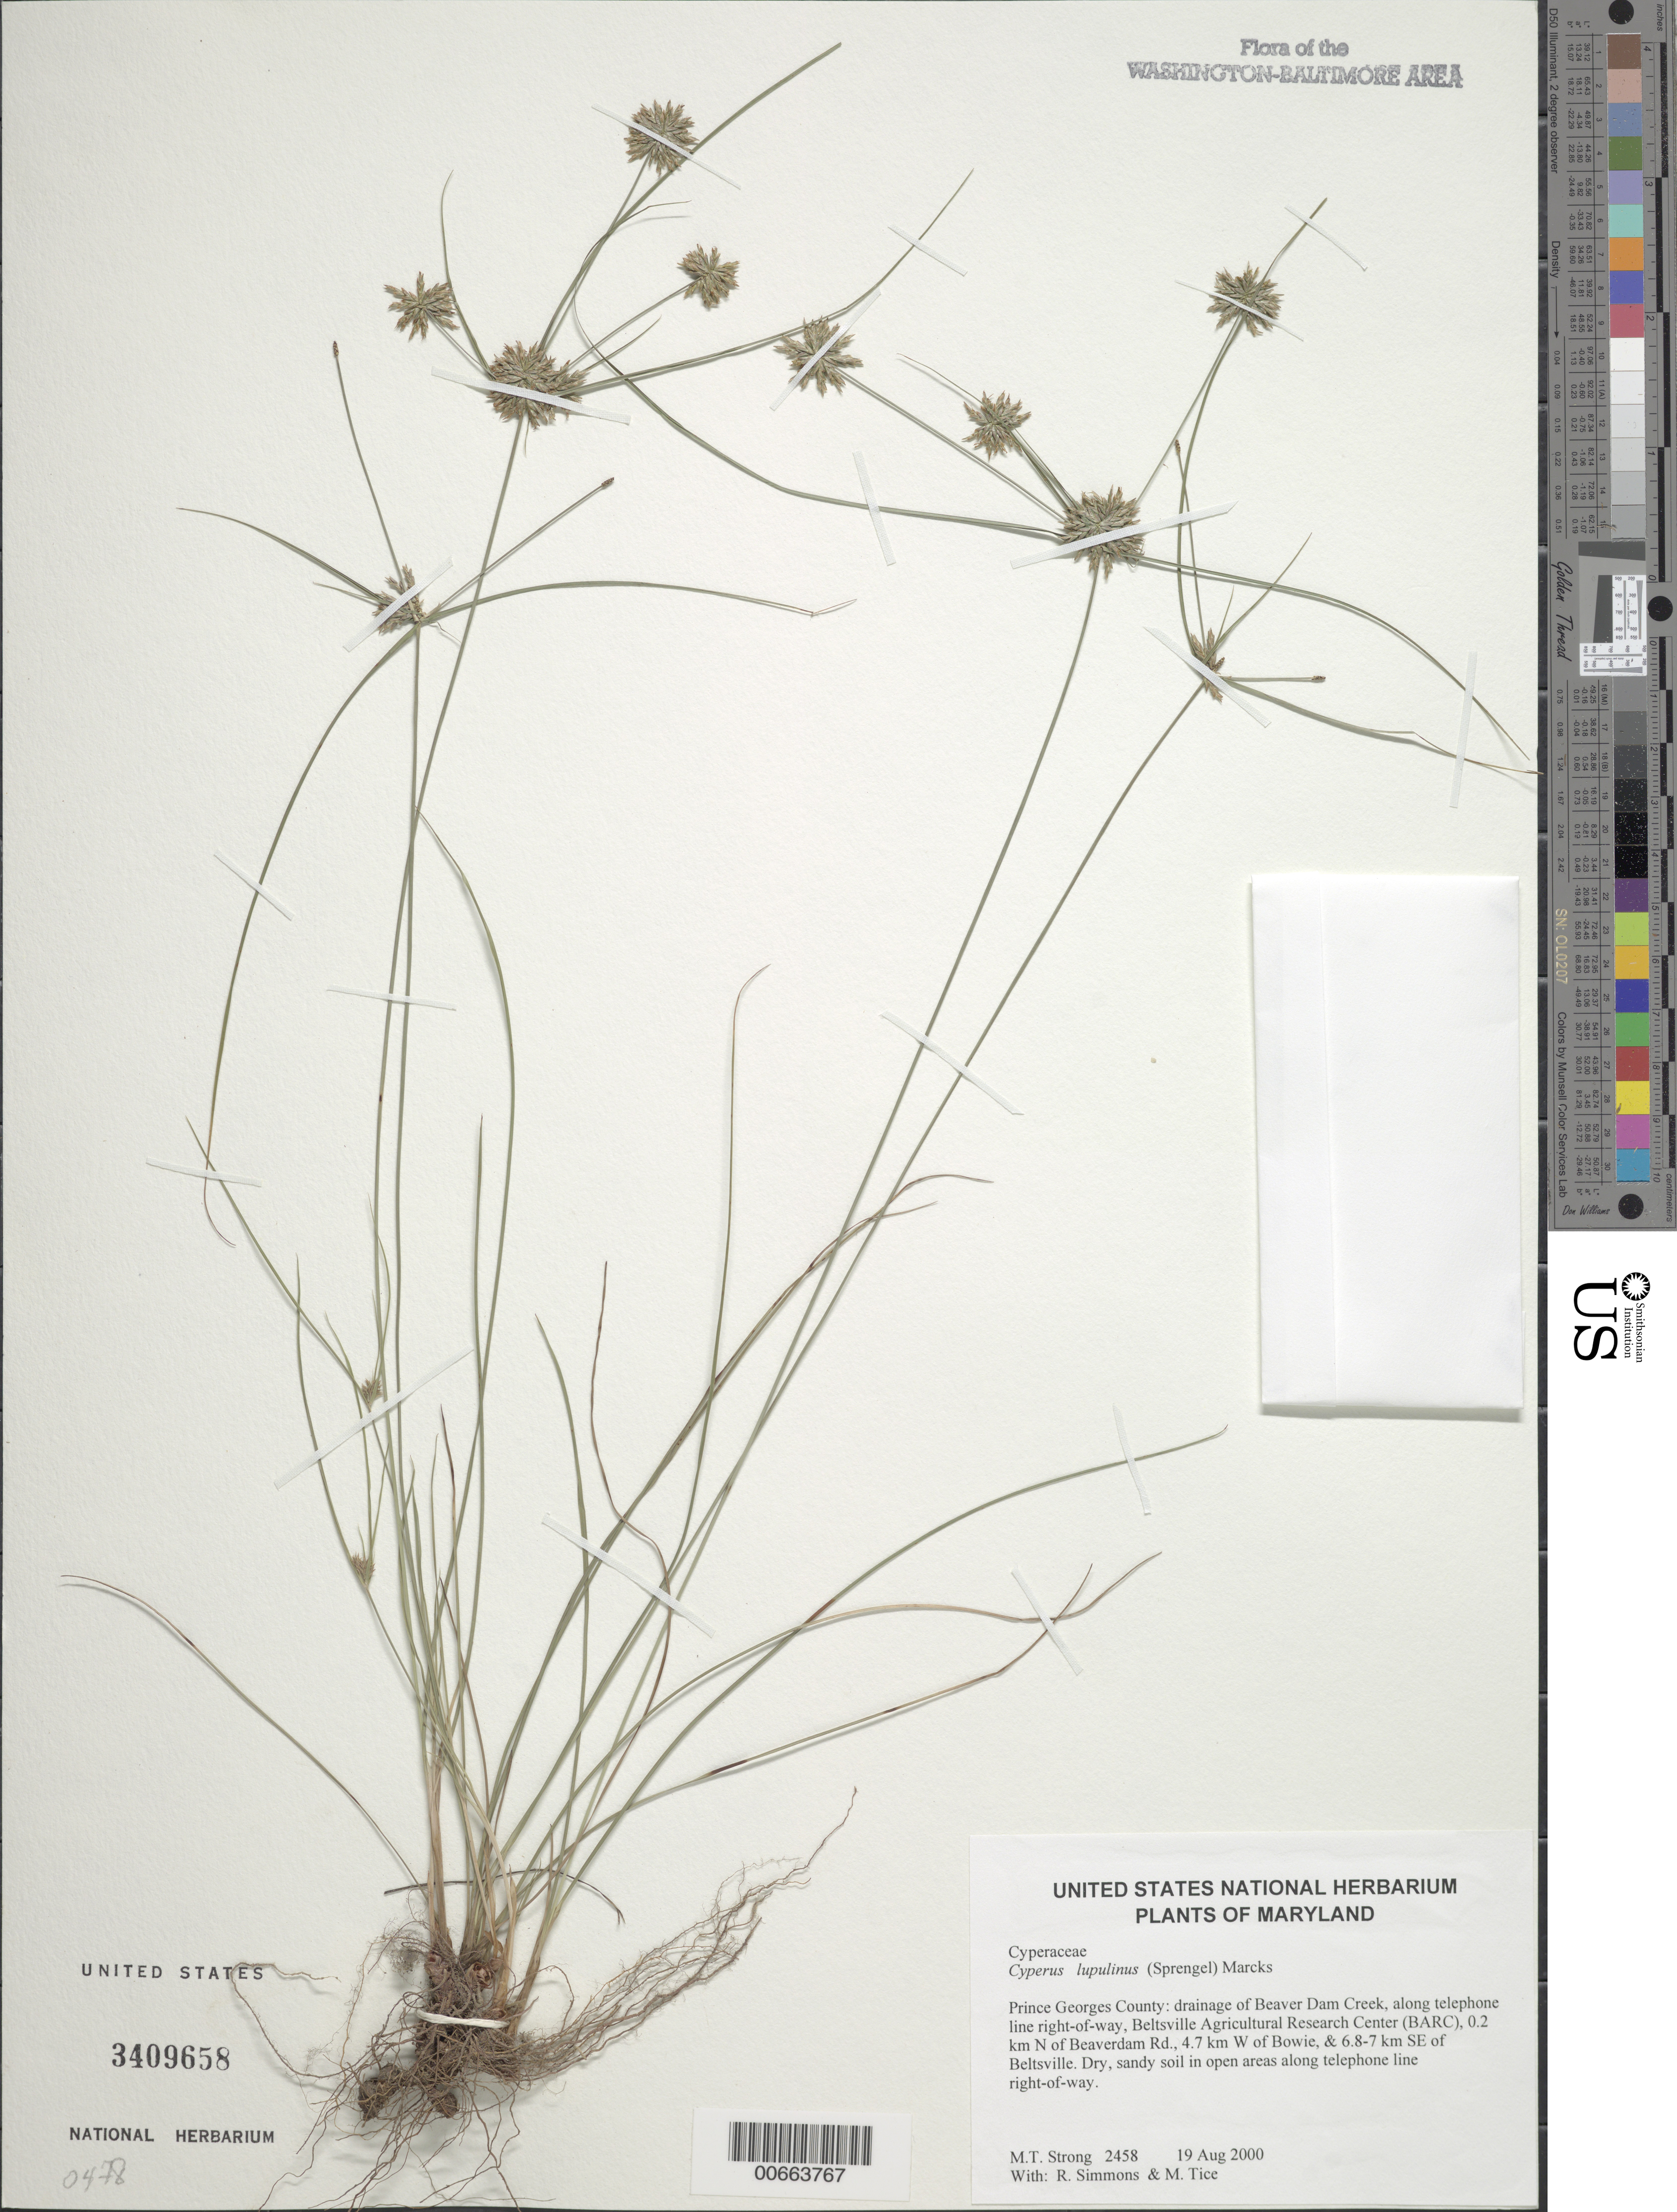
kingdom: Plantae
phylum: Tracheophyta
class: Liliopsida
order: Poales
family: Cyperaceae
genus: Cyperus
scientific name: Cyperus lupulinus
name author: (Spreng.) Marcks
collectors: M. T. Strong, R. Simmons & M. Tice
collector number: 2458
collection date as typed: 19 Aug 2000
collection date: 2000-08-19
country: United States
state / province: Maryland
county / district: Prince George's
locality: Drainage of Beaver Dam Creek, along telephone line right-of-way, Beltsville Agricultural Research Center (BARC), 0.2 km N of Beaverdam Rd., 4.7 km W of Bowie, & 6.8-7 km SE of Beltsville.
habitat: Dry, sandy soil in open areas along telephone line right-of-way.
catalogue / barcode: US 3409658